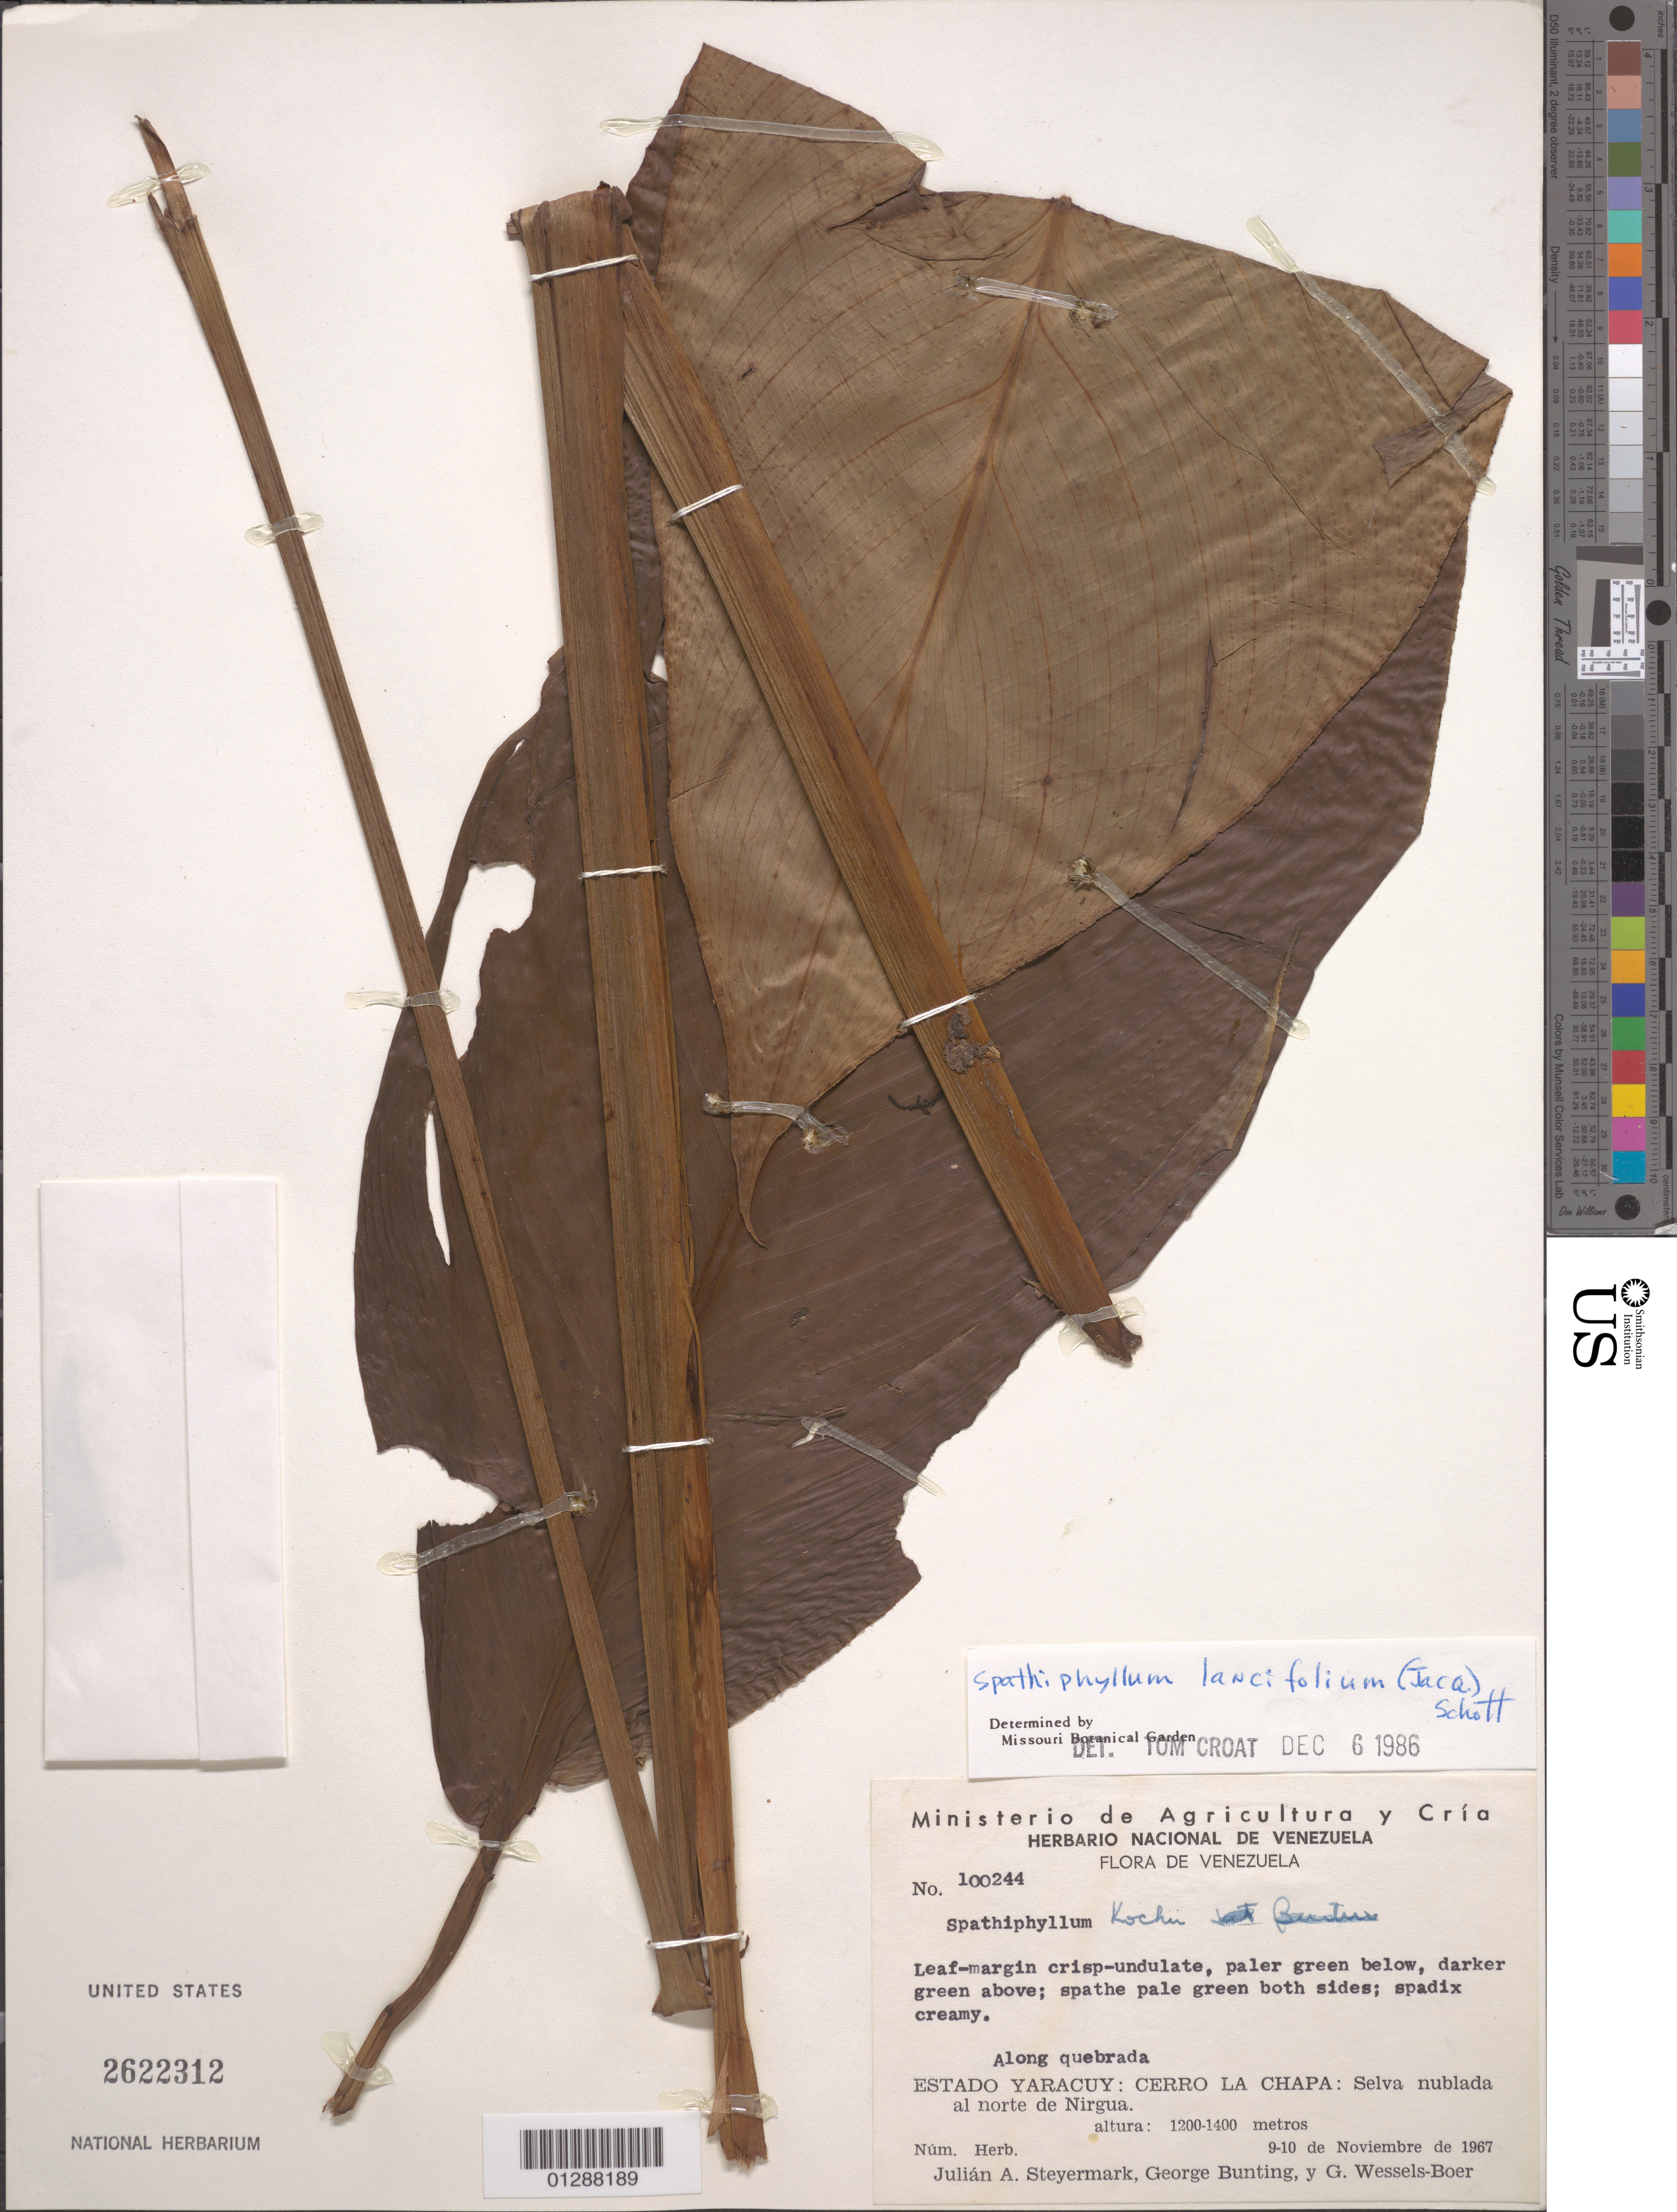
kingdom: Plantae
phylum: Tracheophyta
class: Liliopsida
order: Alismatales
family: Araceae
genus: Spathiphyllum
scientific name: Spathiphyllum lanceifolium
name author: (Jacq.) Schott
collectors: J. Steyermark, G. S. Bunting & G. Wessels Boer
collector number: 100244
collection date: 1967-11-09/1967-11-10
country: Venezuela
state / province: Yaracuy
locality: Along quebrada. Cerro La Chapa: Selva nublada al norte de Nirgua.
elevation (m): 1200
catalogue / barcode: US 2622312